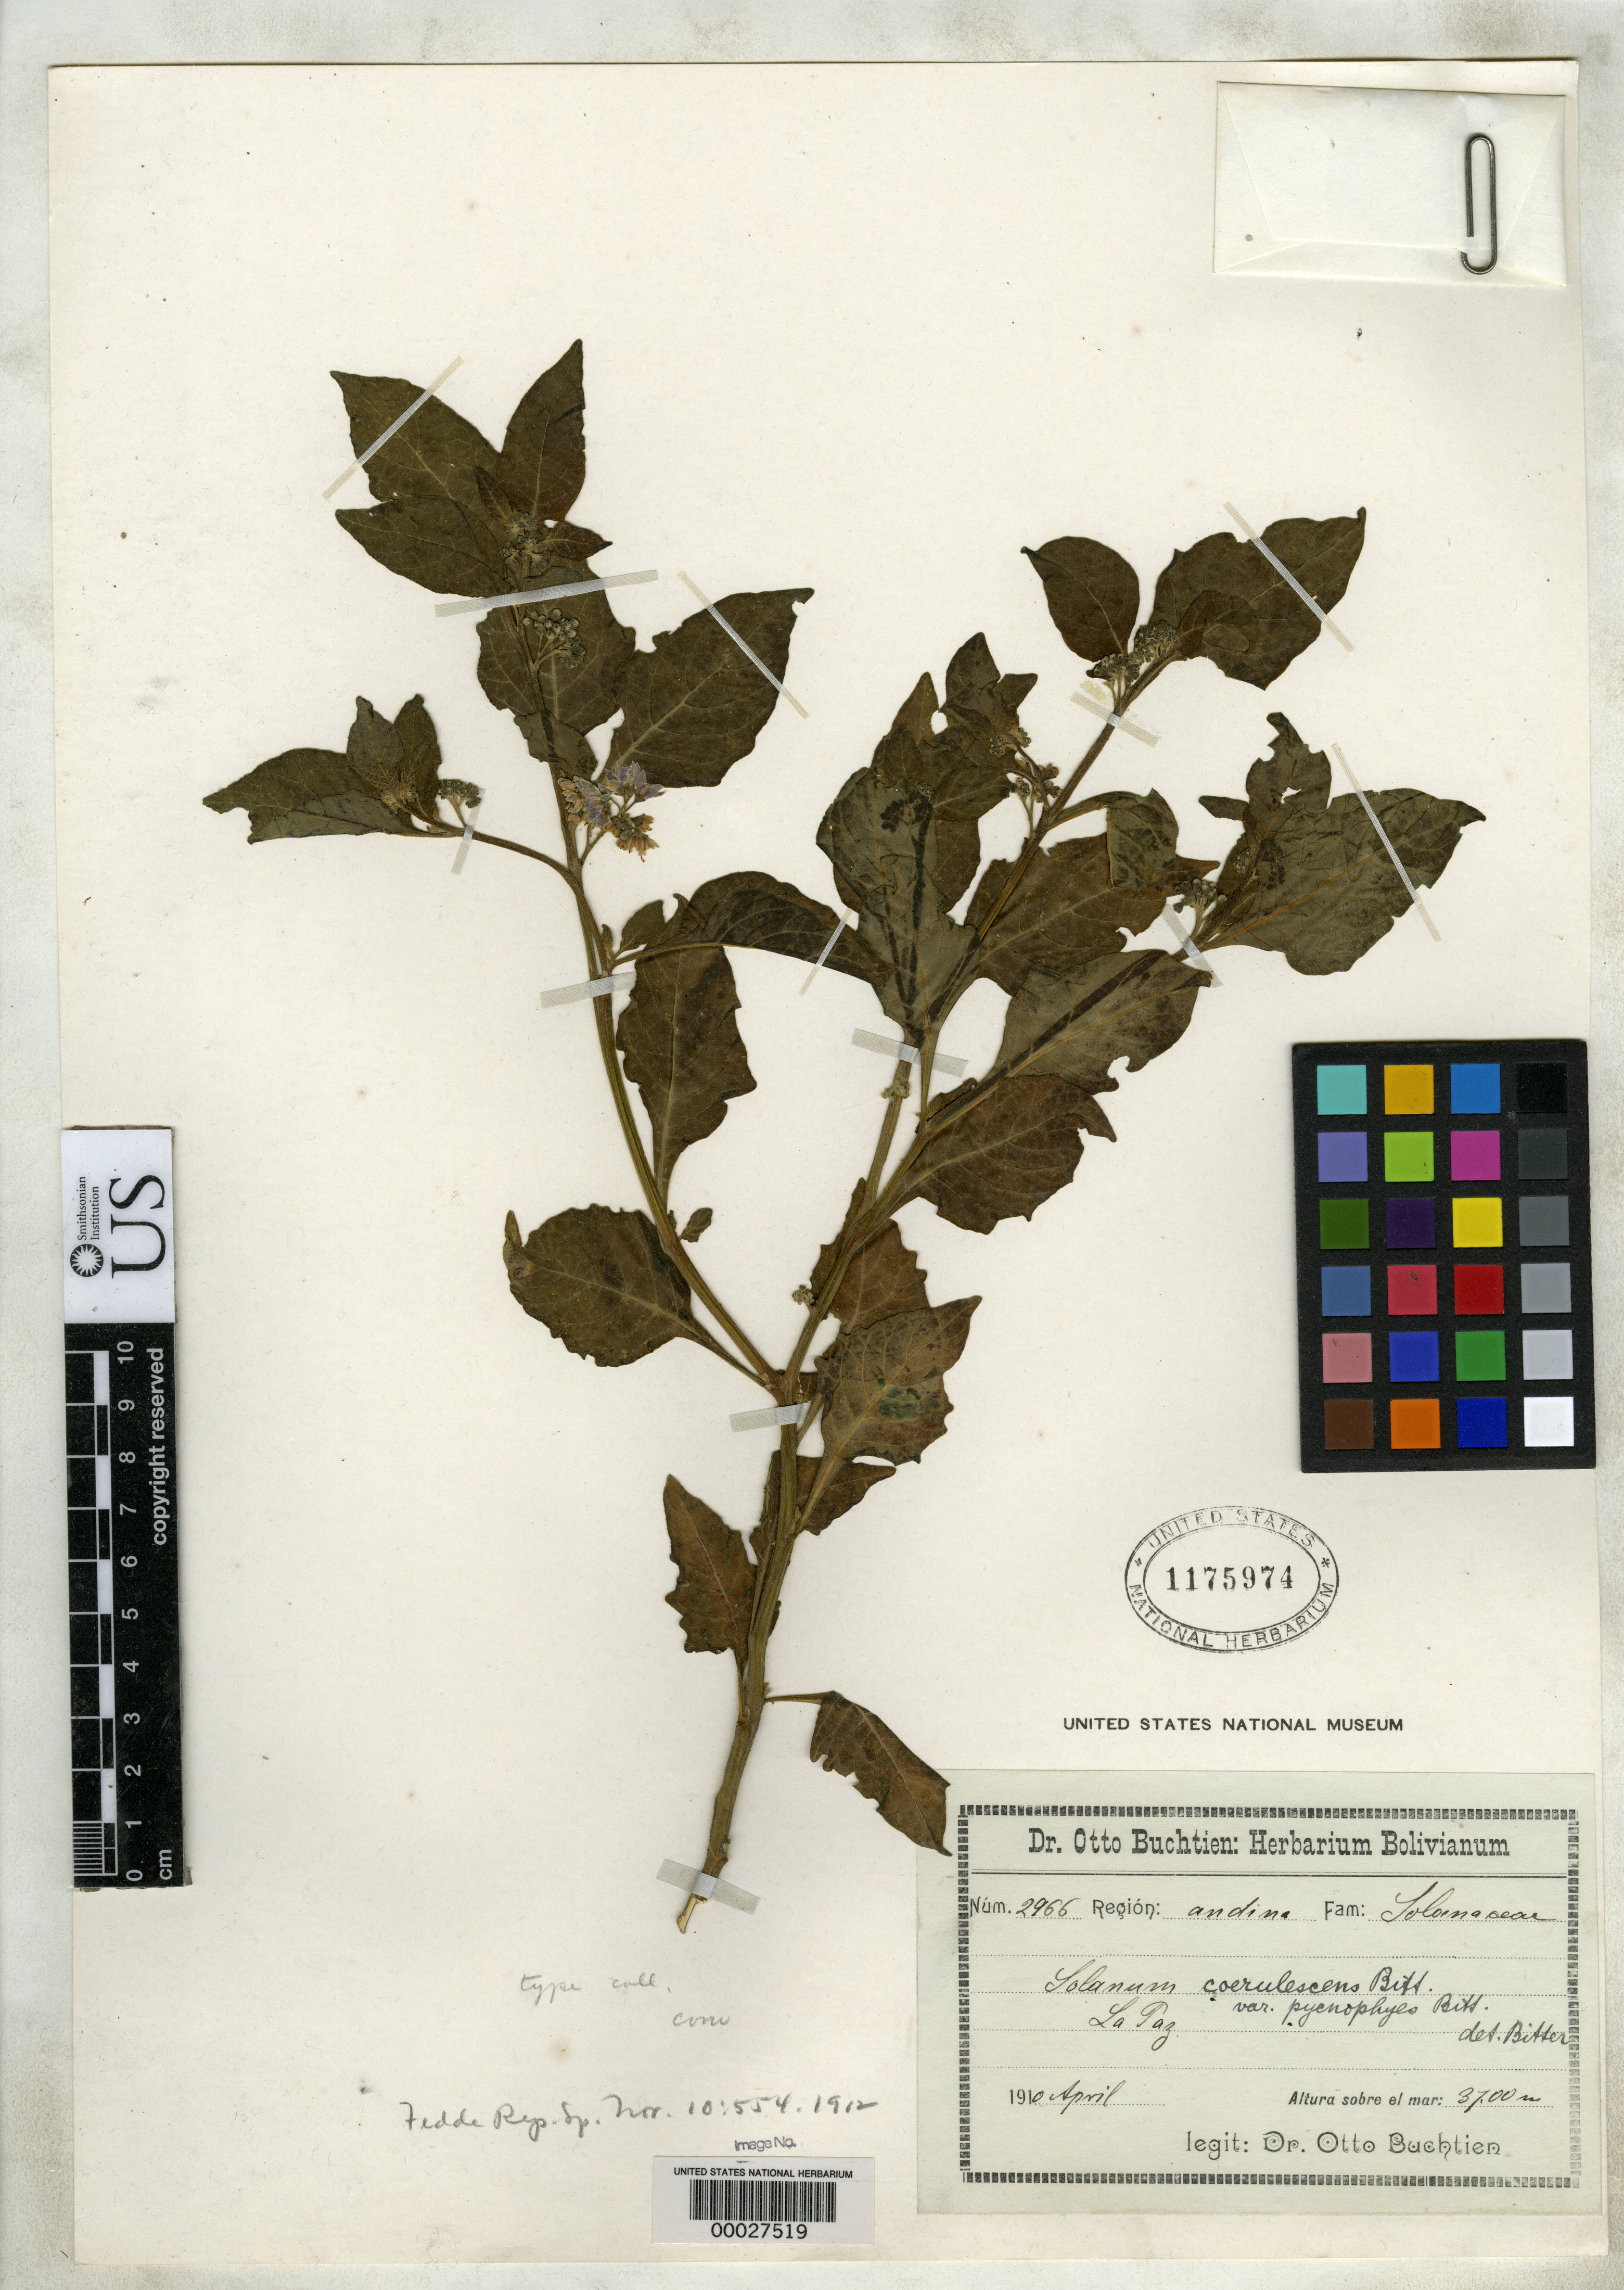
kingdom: Plantae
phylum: Tracheophyta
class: Magnoliopsida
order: Solanales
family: Solanaceae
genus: Solanum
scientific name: Solanum coerulescens var. pycnophyes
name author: Bitter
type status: Isotype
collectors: O. Buchtien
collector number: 2966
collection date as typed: Apr 1910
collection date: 1910-04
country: Bolivia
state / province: La Paz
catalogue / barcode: US 1175974